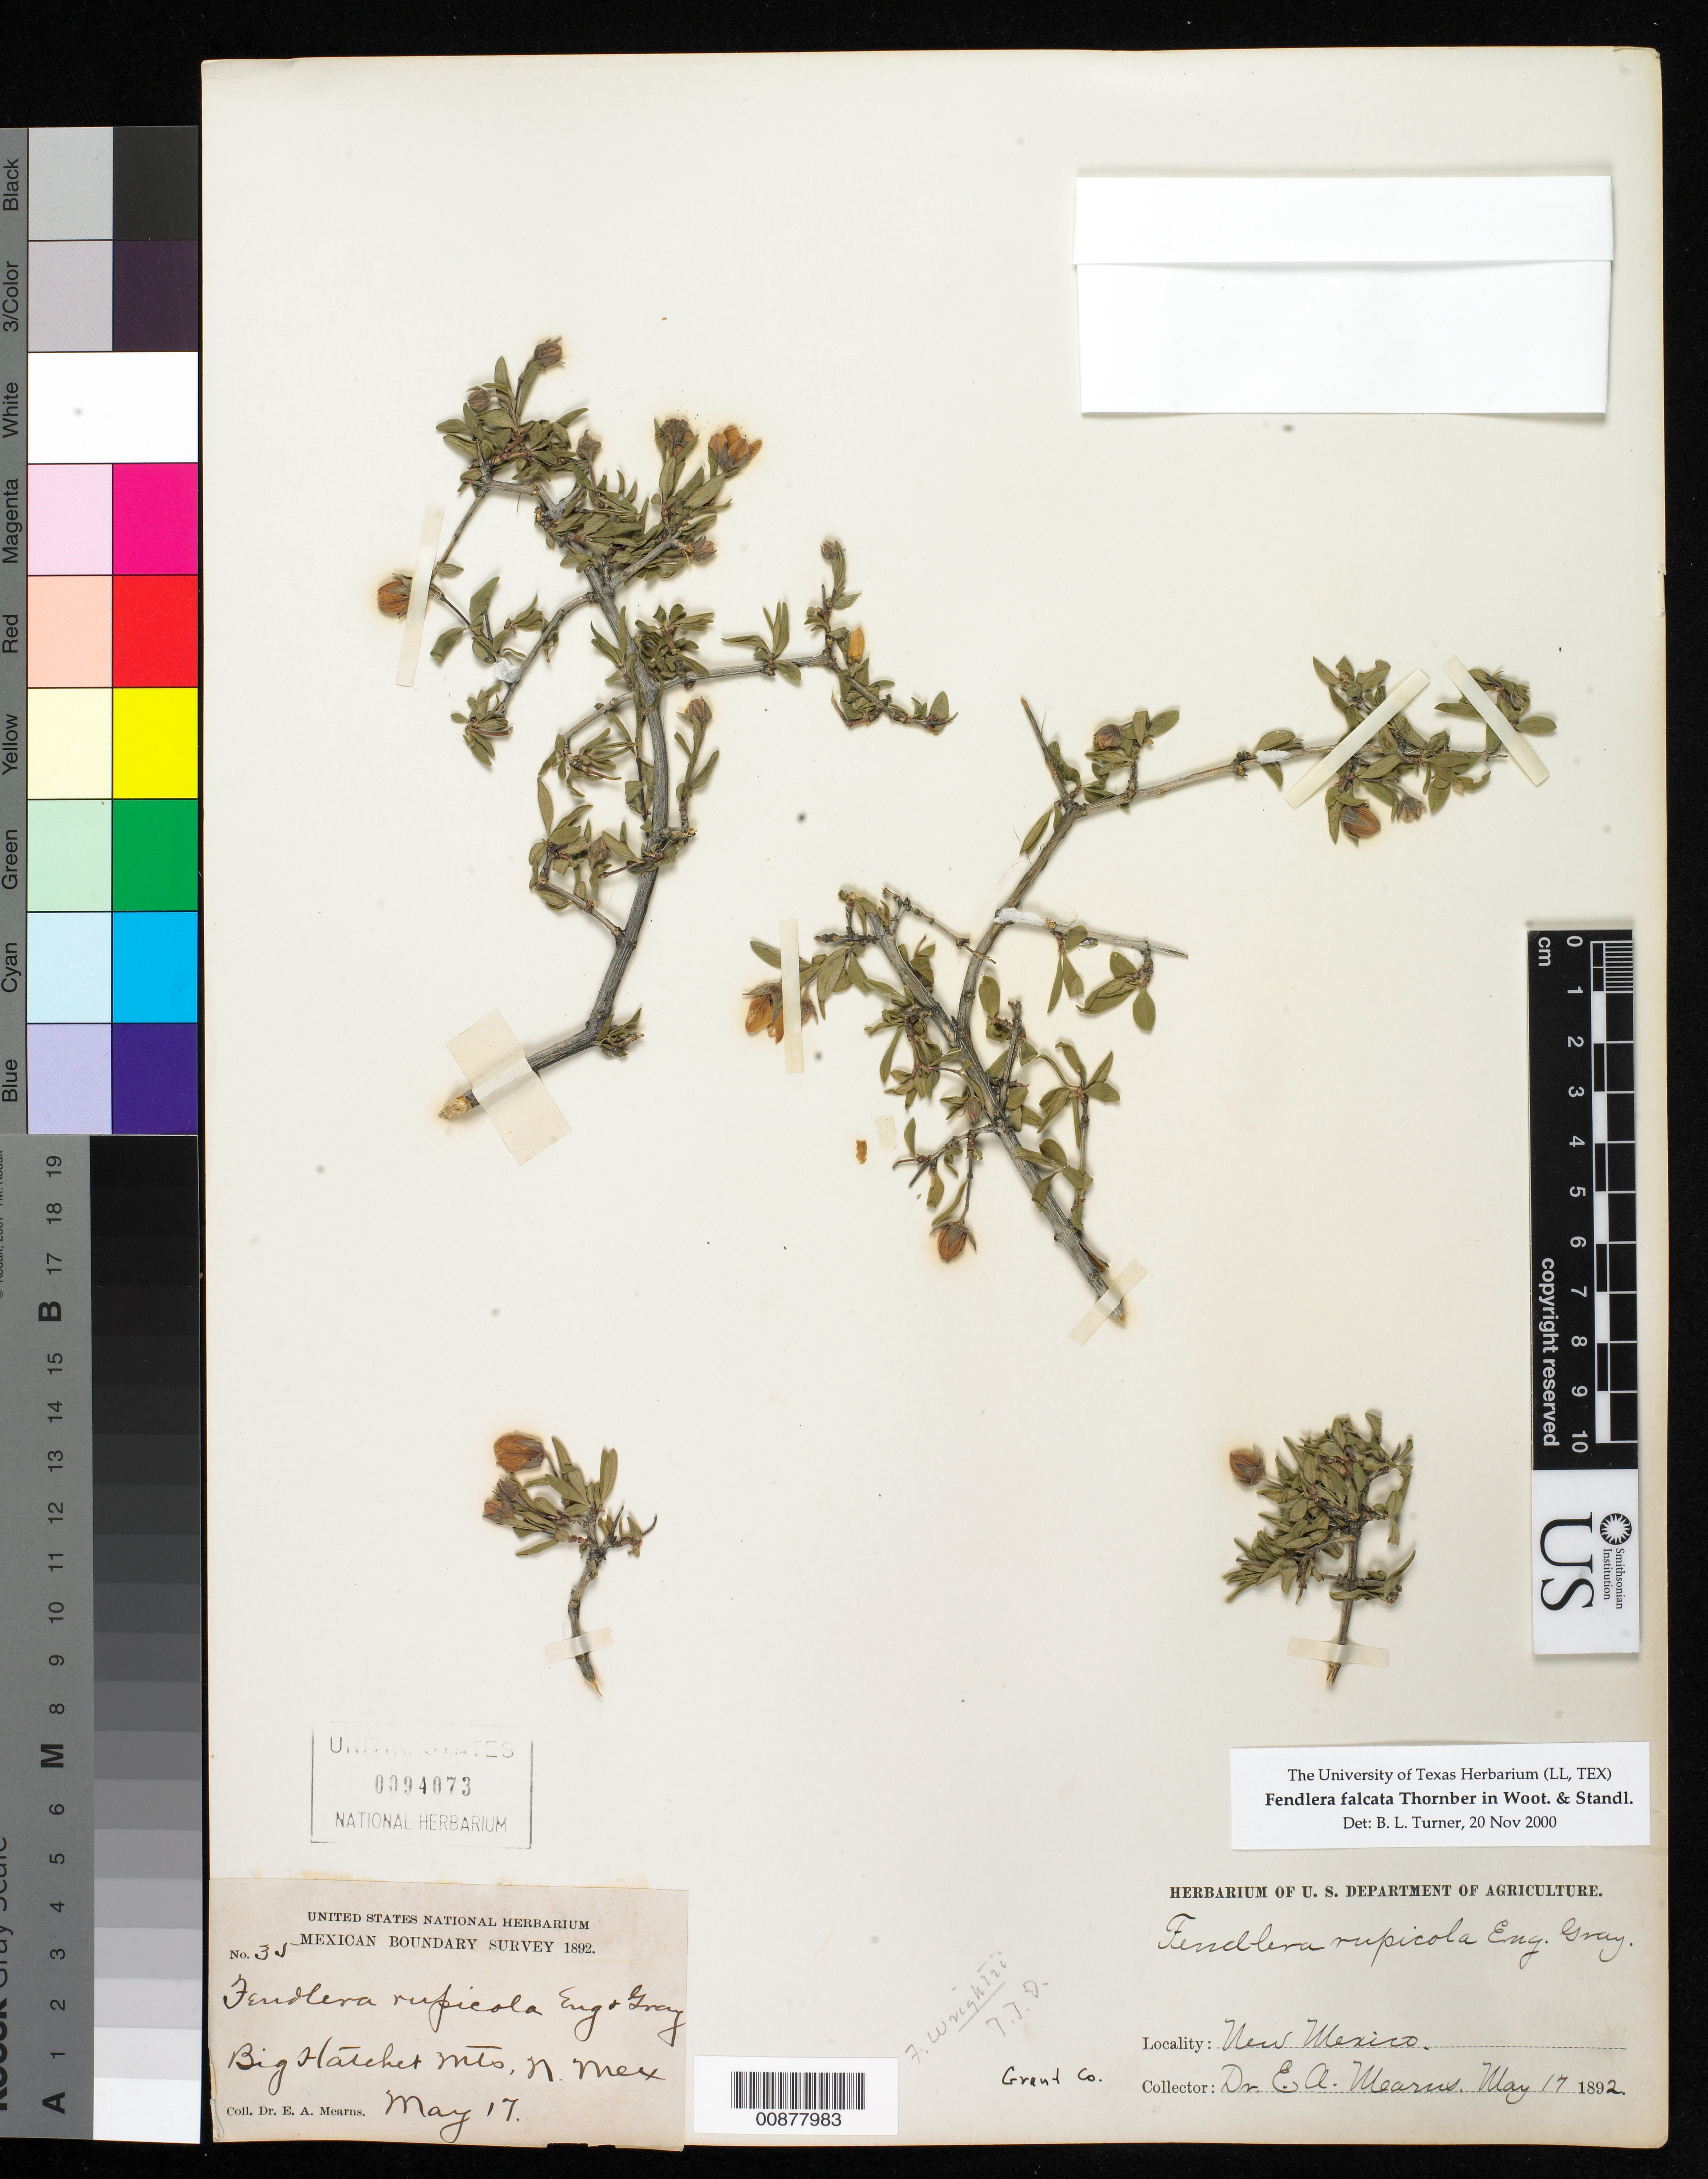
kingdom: Plantae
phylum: Tracheophyta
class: Magnoliopsida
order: Cornales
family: Hydrangeaceae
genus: Fendlera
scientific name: Fendlera rupicola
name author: Englem. & A. Gray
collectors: E. A. Mearns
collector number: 35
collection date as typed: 17 May 1892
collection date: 1892-05-17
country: United States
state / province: New Mexico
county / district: Grant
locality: Big Hatchet Mts., New Mexico.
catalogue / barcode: US 94073